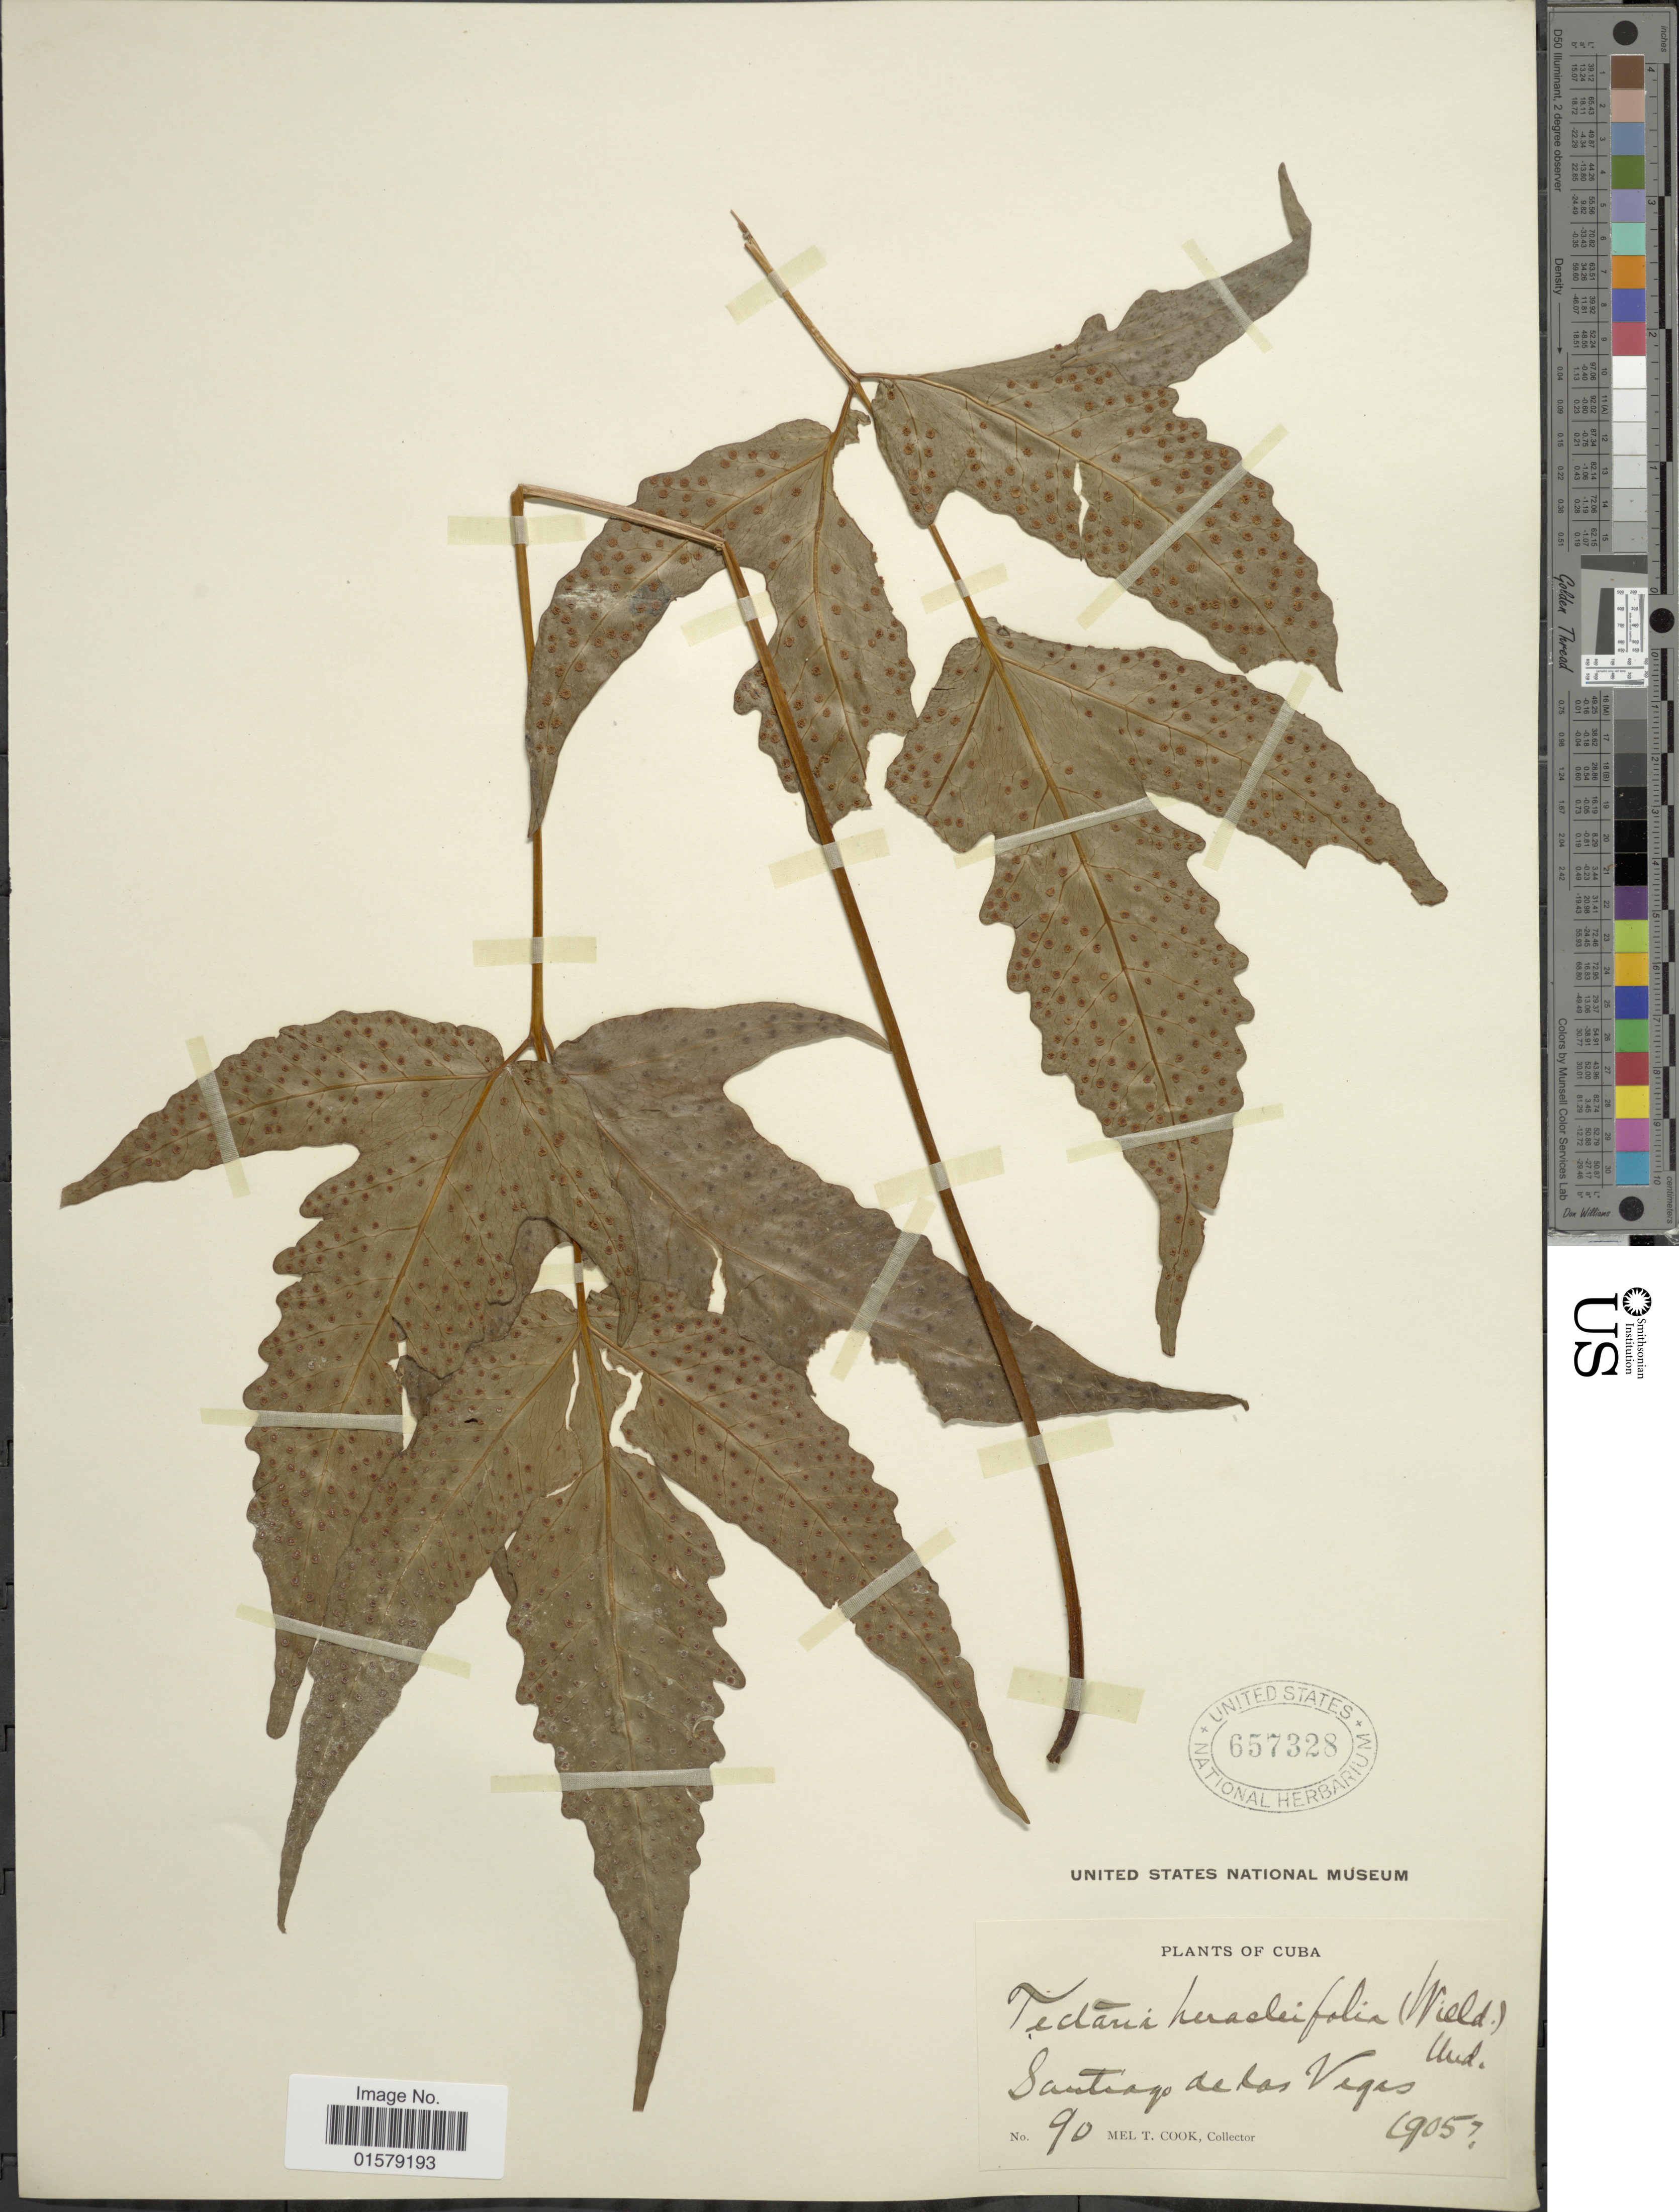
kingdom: Plantae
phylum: Tracheophyta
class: Polypodiopsida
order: Polypodiales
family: Tectariaceae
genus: Tectaria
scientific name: Tectaria heracleifolia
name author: (Willd.) Underw.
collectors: M. T. Cook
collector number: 90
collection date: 1950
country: Cuba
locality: Santiago de las Vegas.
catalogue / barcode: US 657328